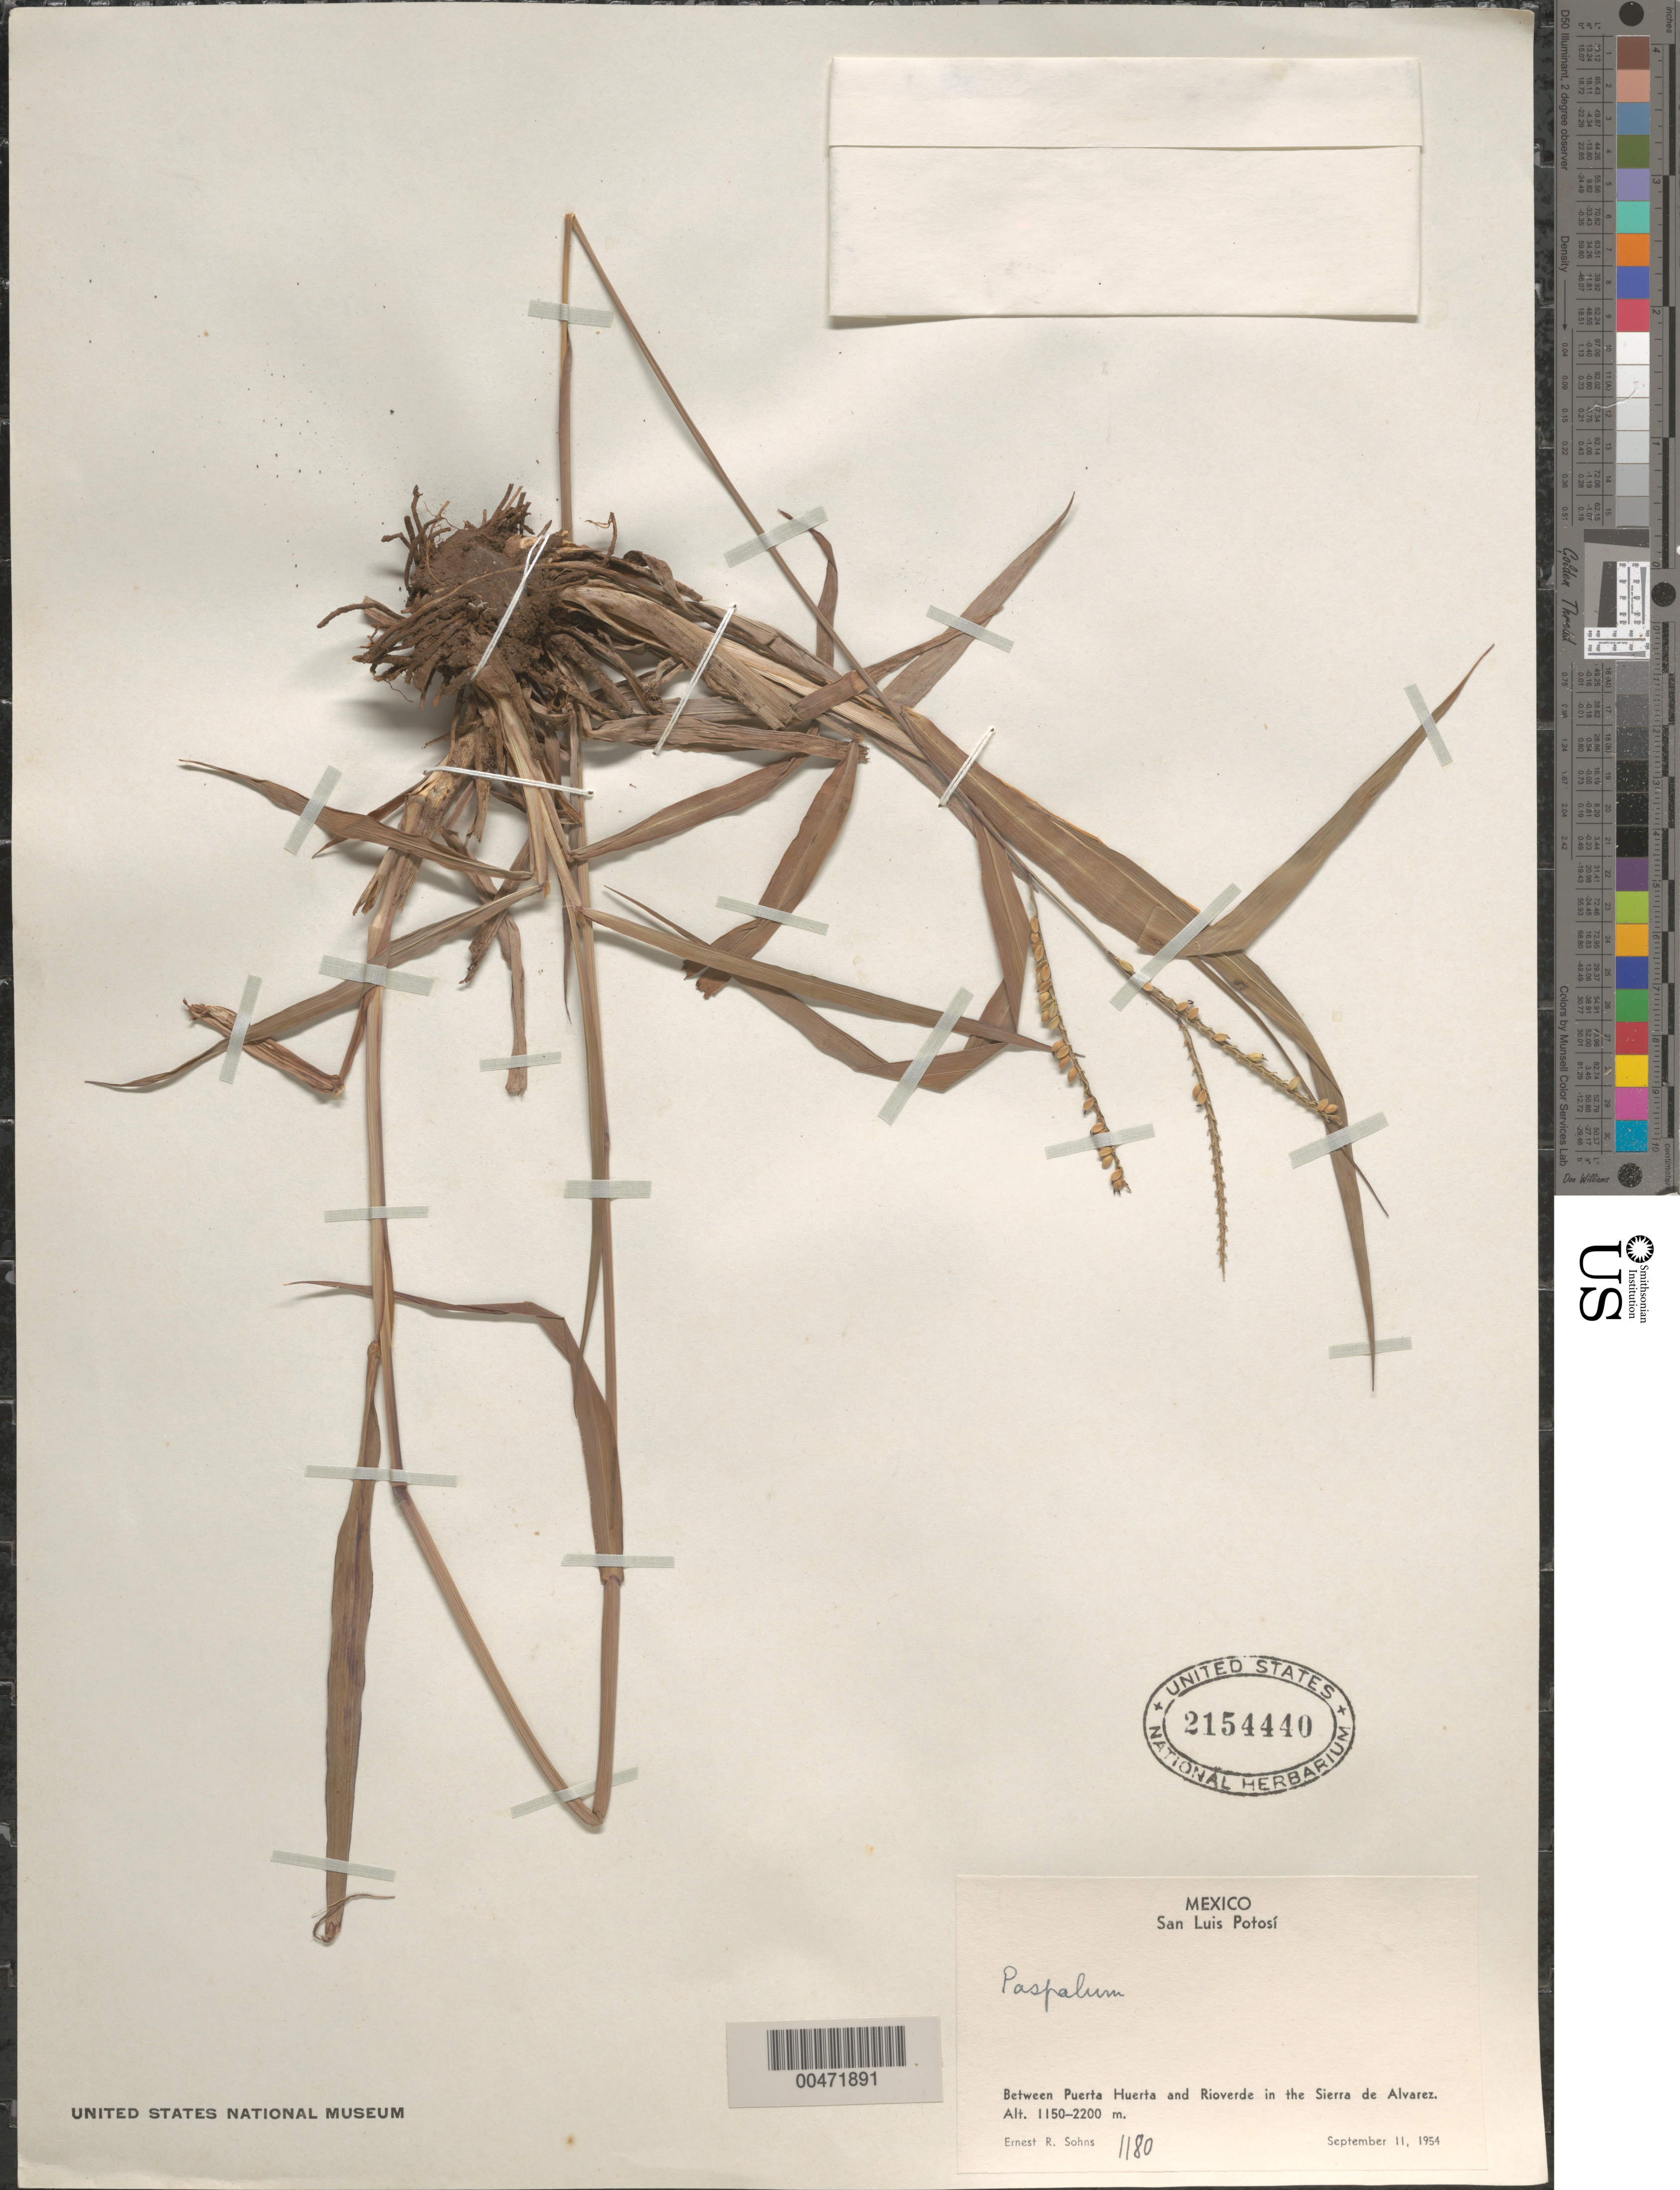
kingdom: Plantae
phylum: Tracheophyta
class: Liliopsida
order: Poales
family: Poaceae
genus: Paspalum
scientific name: Paspalum sp.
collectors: E. R. Sohns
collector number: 1180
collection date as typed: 11 Sep 1954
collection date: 1954-09-11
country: Mexico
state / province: San Luis Potosi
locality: Between Puerta Huerta & Rioverde in the Sierra de Alvarez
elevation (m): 1150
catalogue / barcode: US 2154440